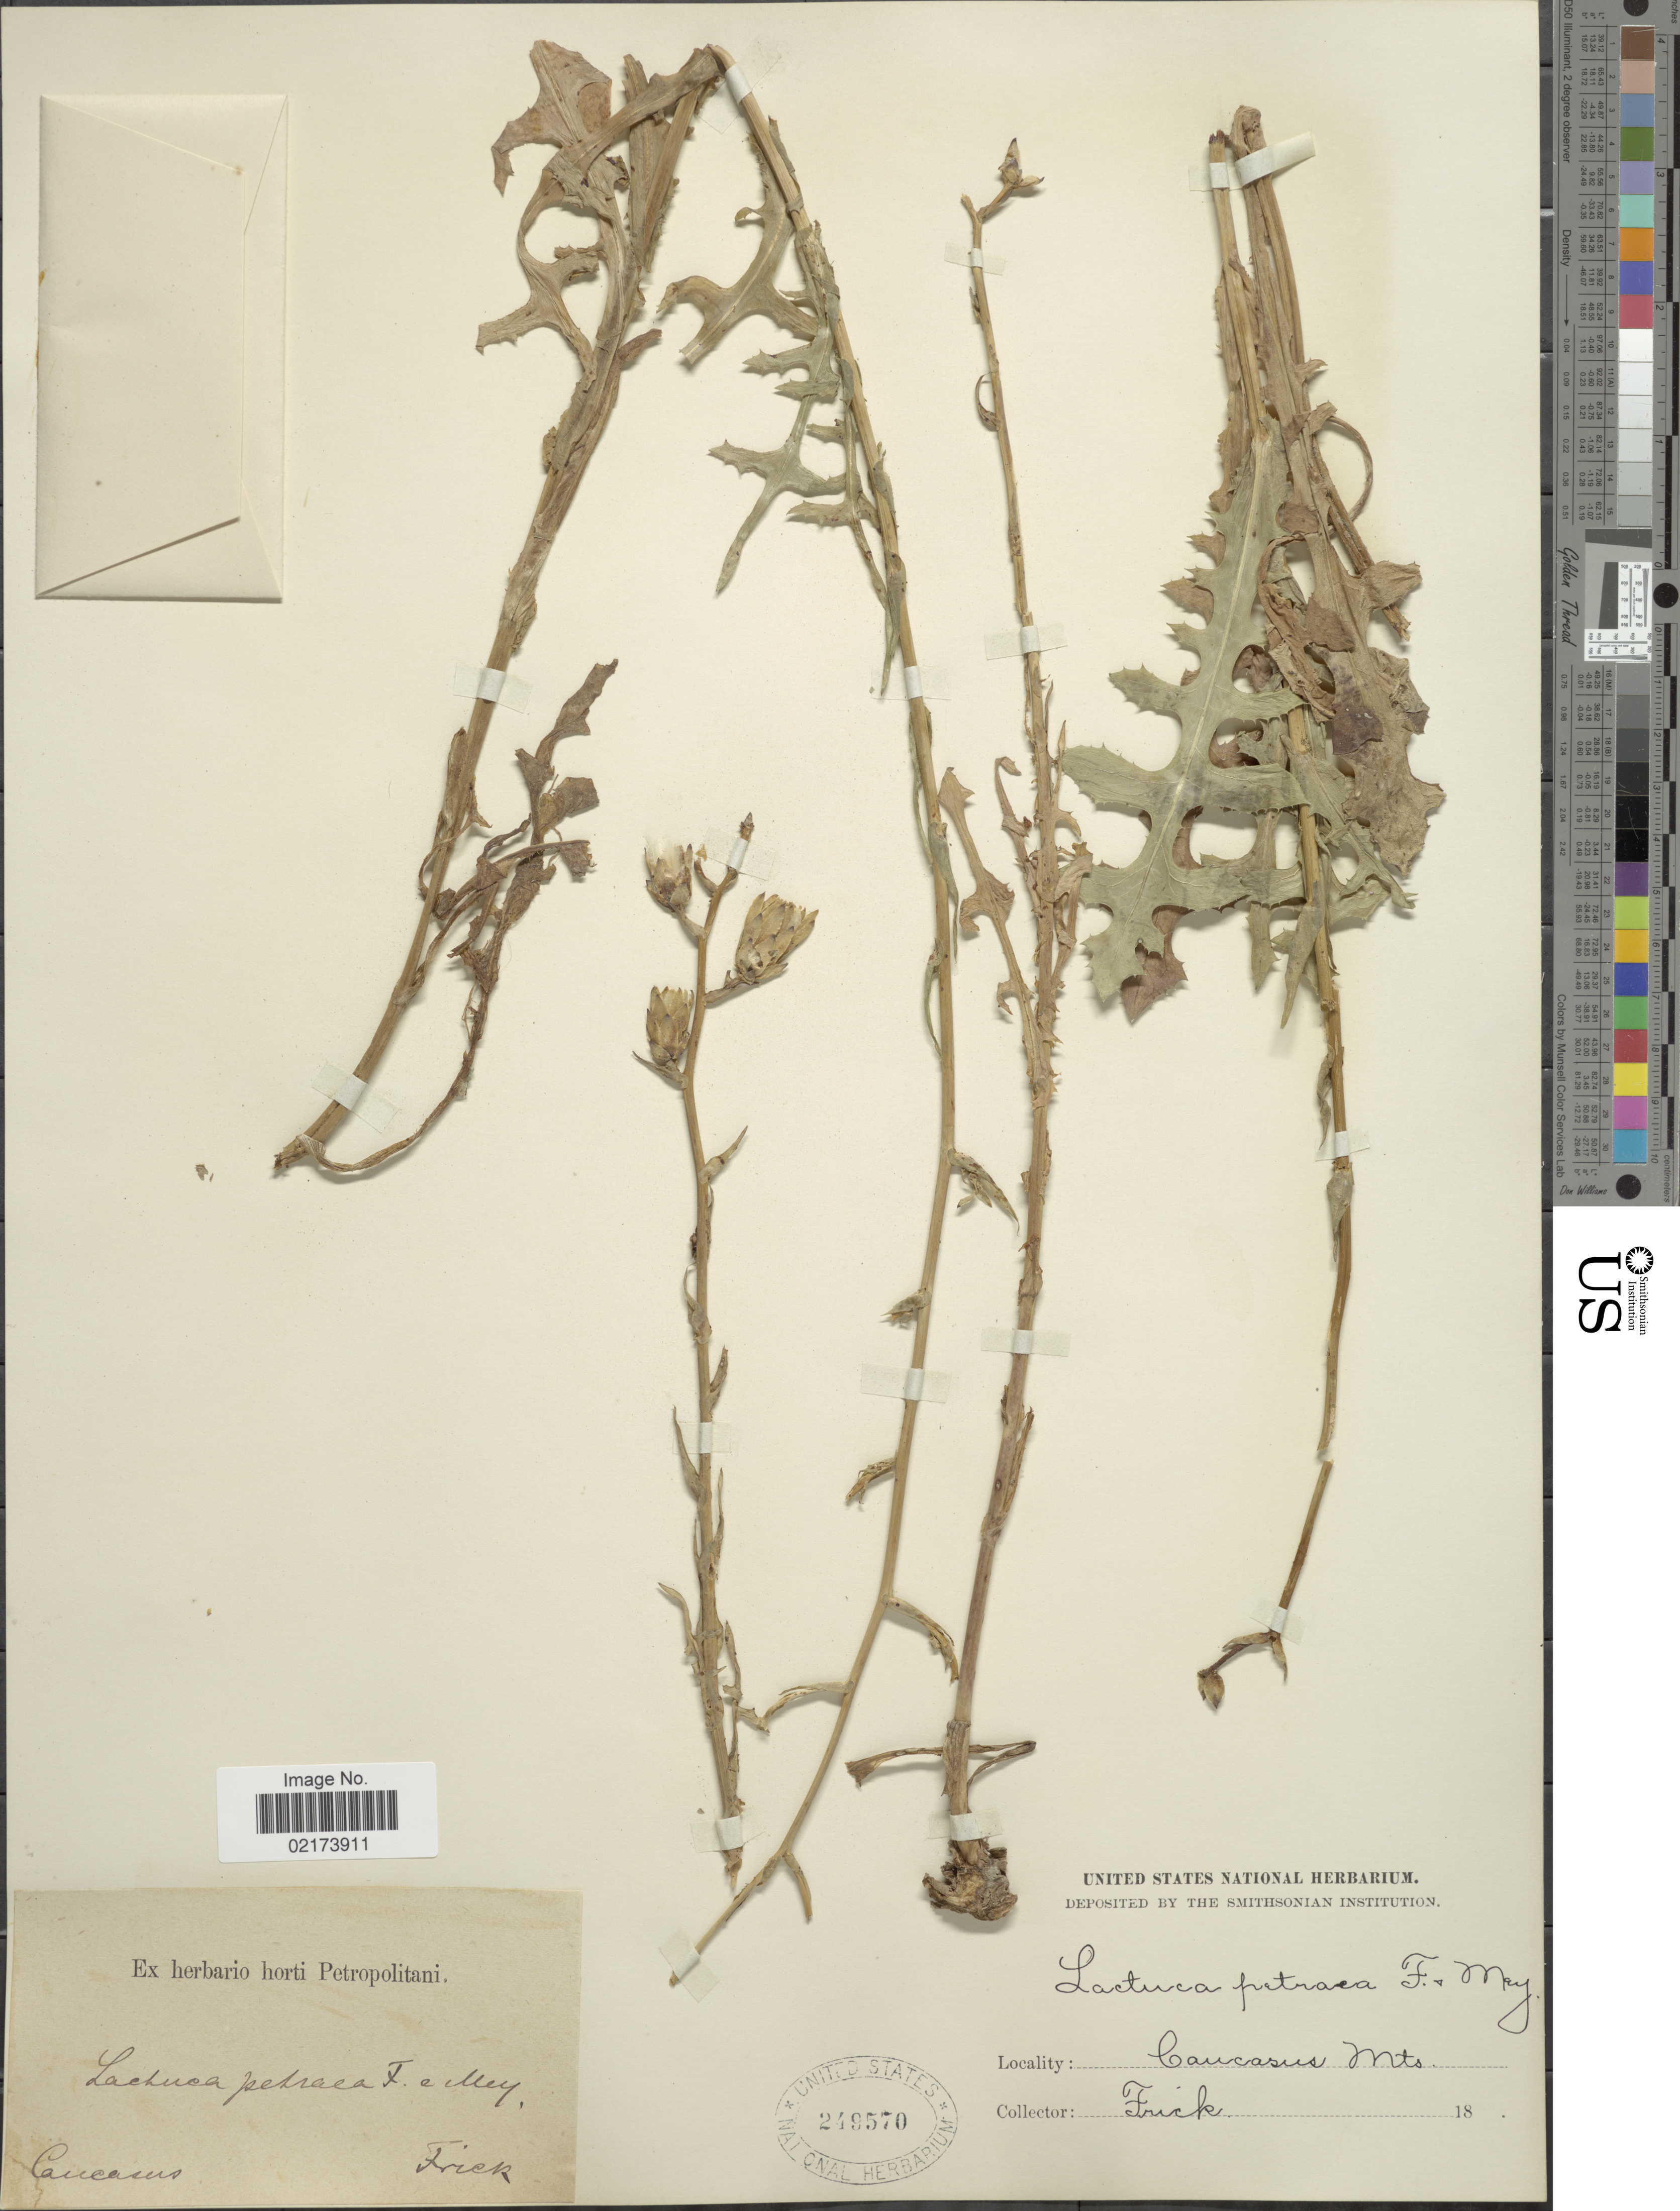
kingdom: Plantae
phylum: Tracheophyta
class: Magnoliopsida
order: Asterales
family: Asteraceae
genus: Lactuca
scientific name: Lactuca tuberosa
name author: Jacq.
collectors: Frick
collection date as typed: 18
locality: Caucasus Mts., Caucasus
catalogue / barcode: US 249570